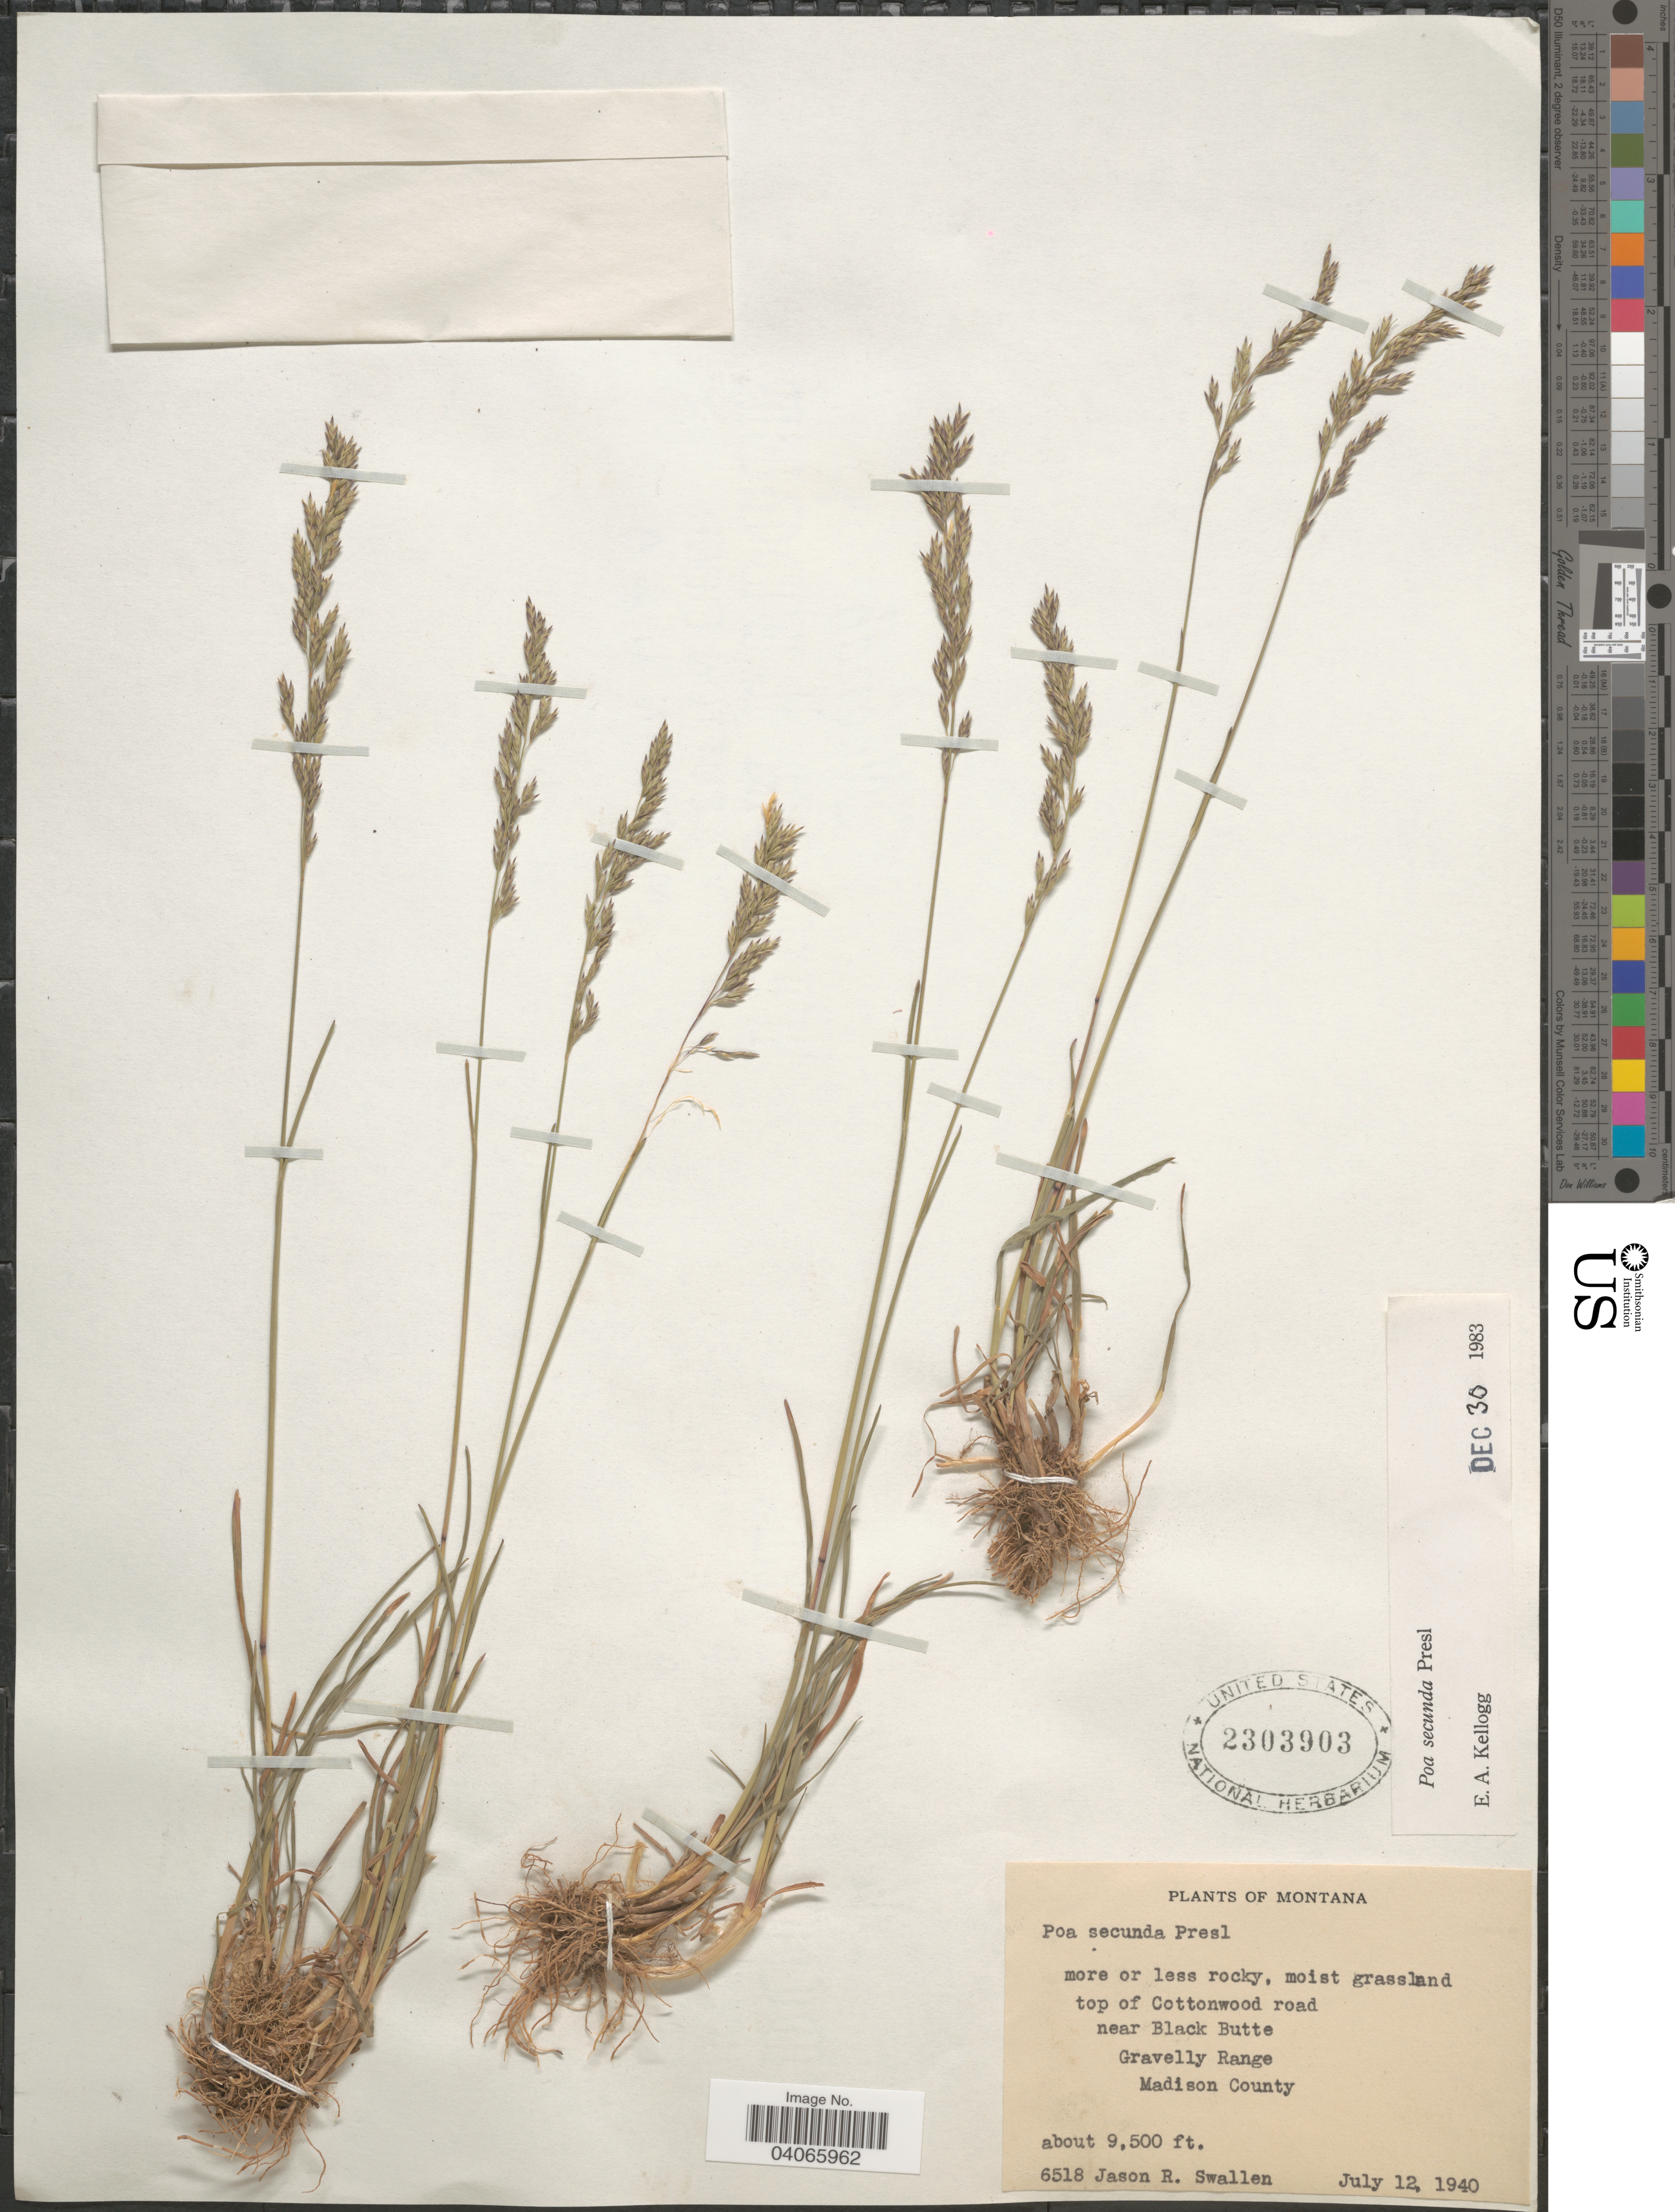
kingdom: Plantae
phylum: Tracheophyta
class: Liliopsida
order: Poales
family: Poaceae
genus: Poa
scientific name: Poa secunda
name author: J. Presl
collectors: J. R. Swallen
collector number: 6518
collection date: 1940-07-12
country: United States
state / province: Montana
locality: Top of Cottonwood road near Black Butte. Gravelly Range. Madison County.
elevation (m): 2896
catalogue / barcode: US 2303903